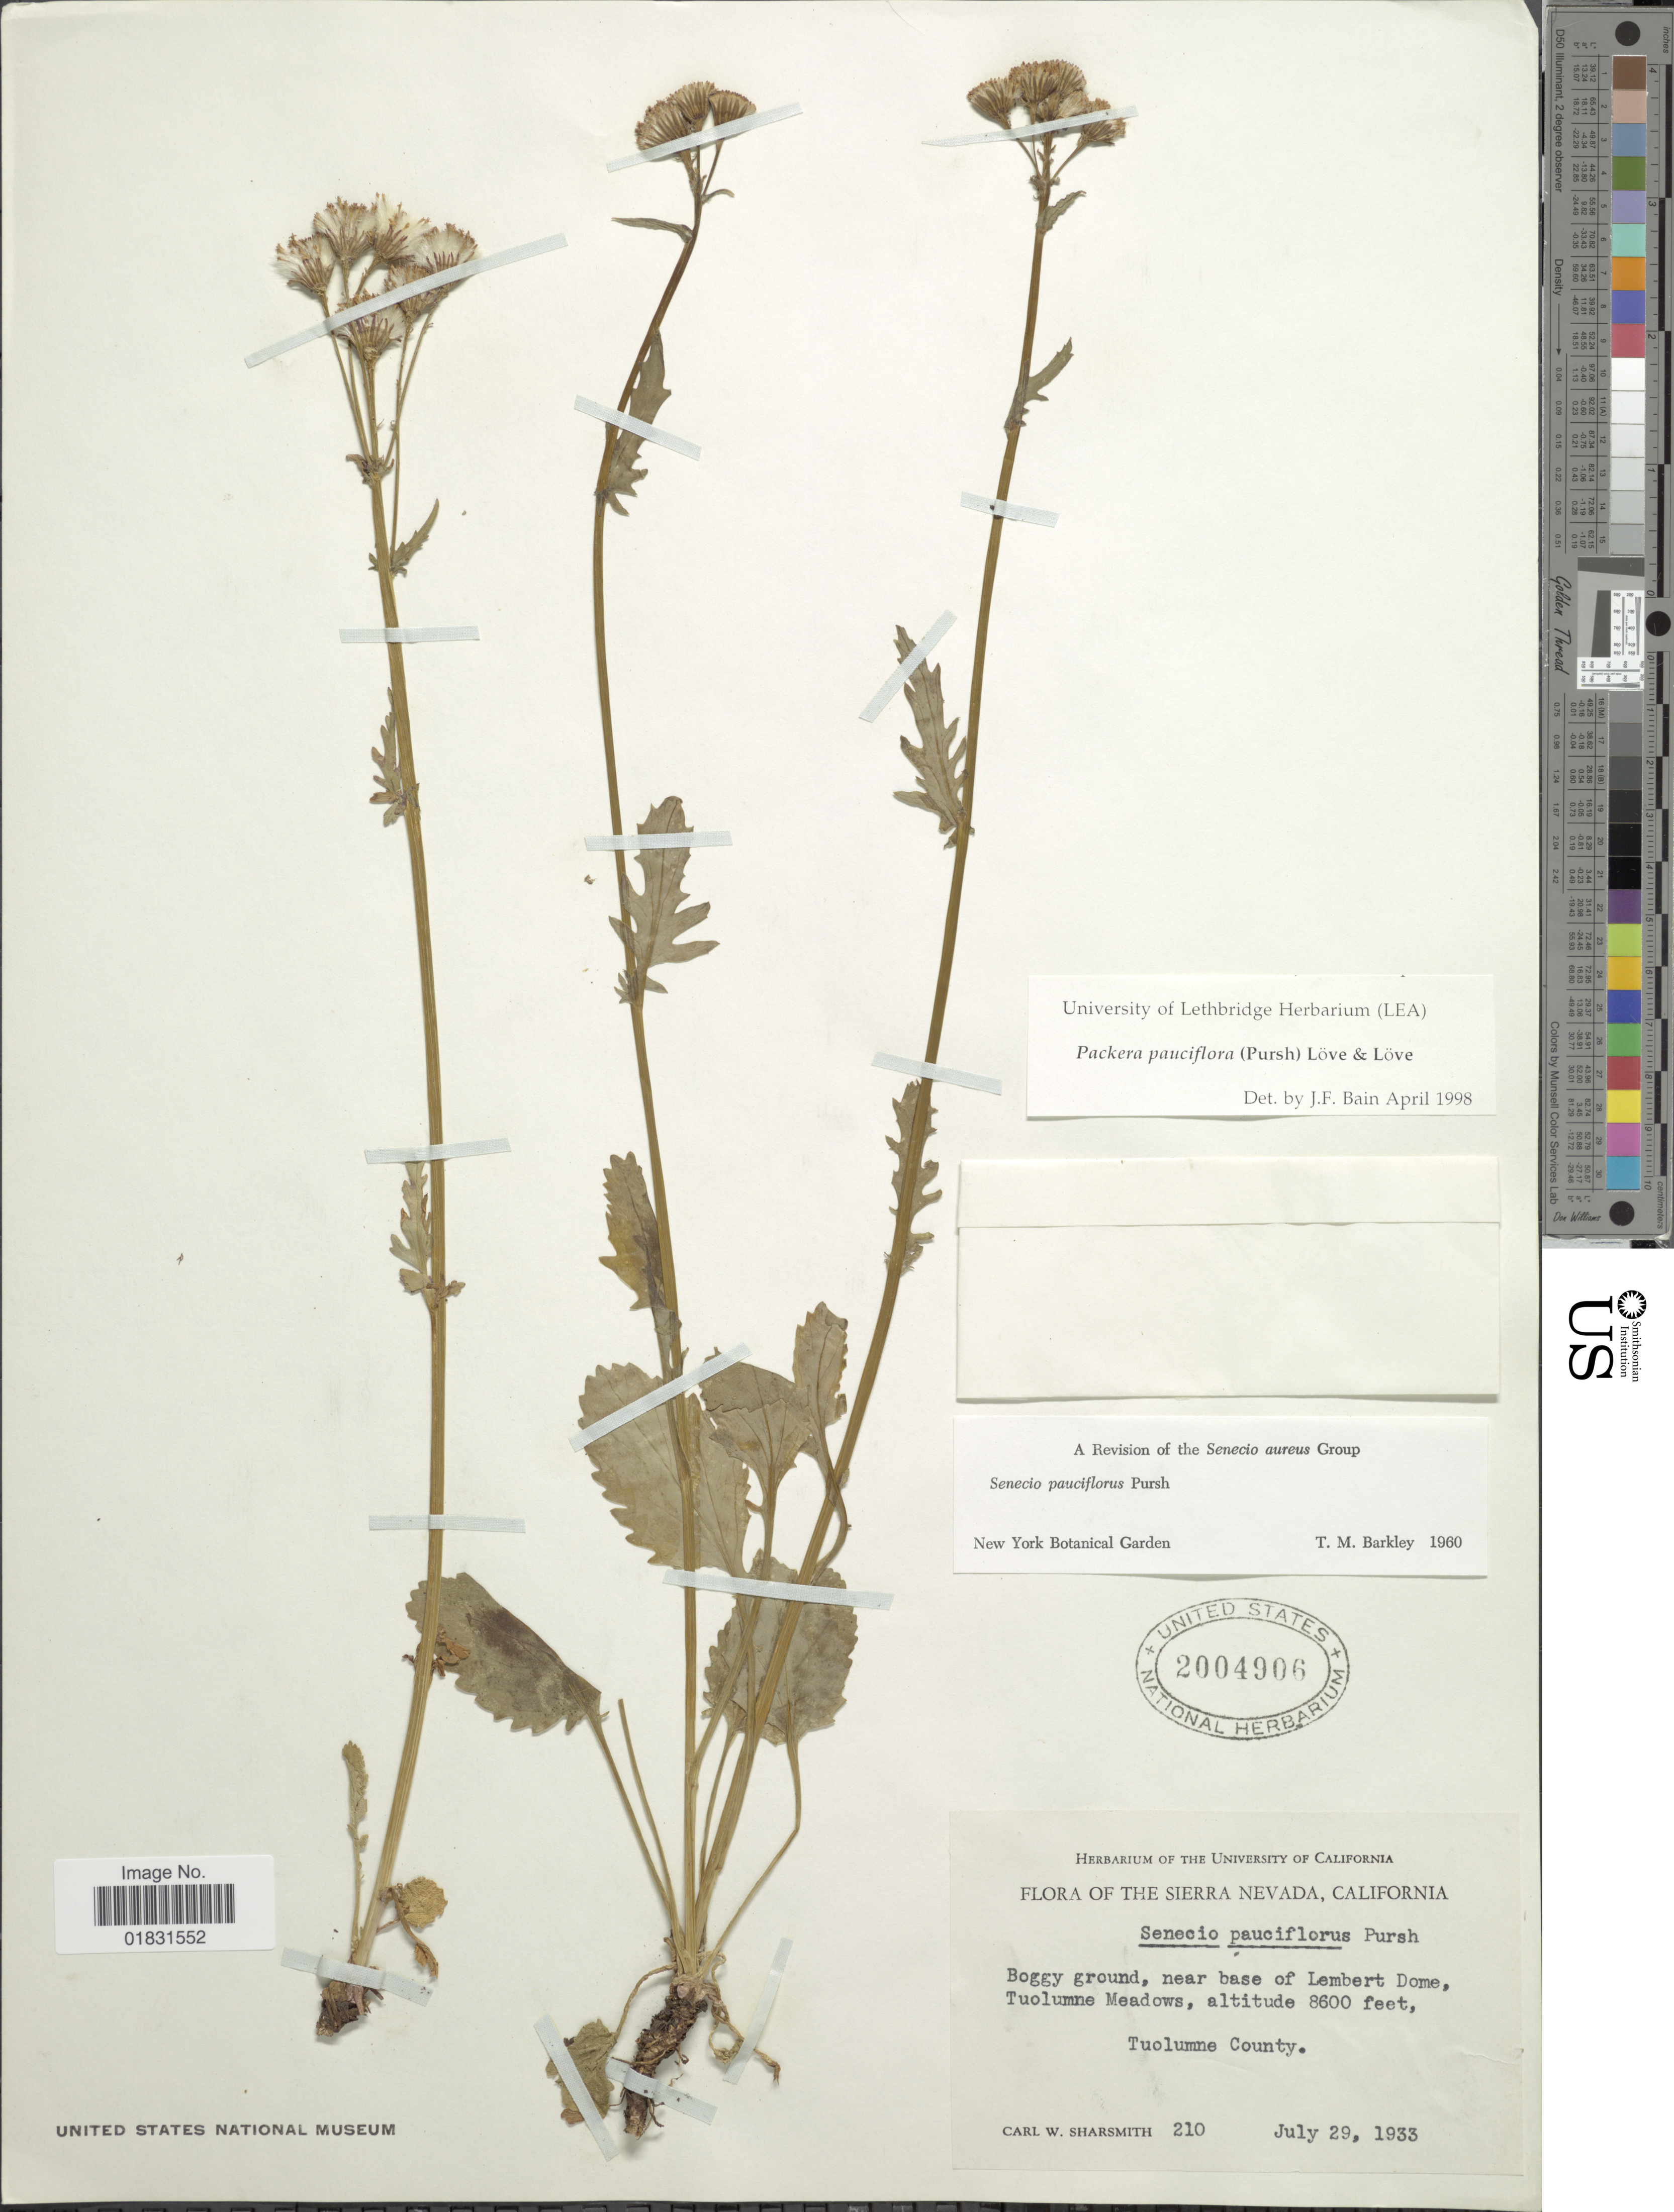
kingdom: Plantae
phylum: Tracheophyta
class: Magnoliopsida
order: Asterales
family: Asteraceae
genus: Packera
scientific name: Packera pauciflora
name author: (Pursh) W.A. Weber & Á. Löve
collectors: C. Sharsmith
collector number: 210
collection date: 1933-07-29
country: United States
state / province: California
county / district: Tuolumne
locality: Sierra Nevada, Boggy ground, near base of Lembert Dome, Tuolumne Meadows, Tuolumne County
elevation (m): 2621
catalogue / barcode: US 2004906